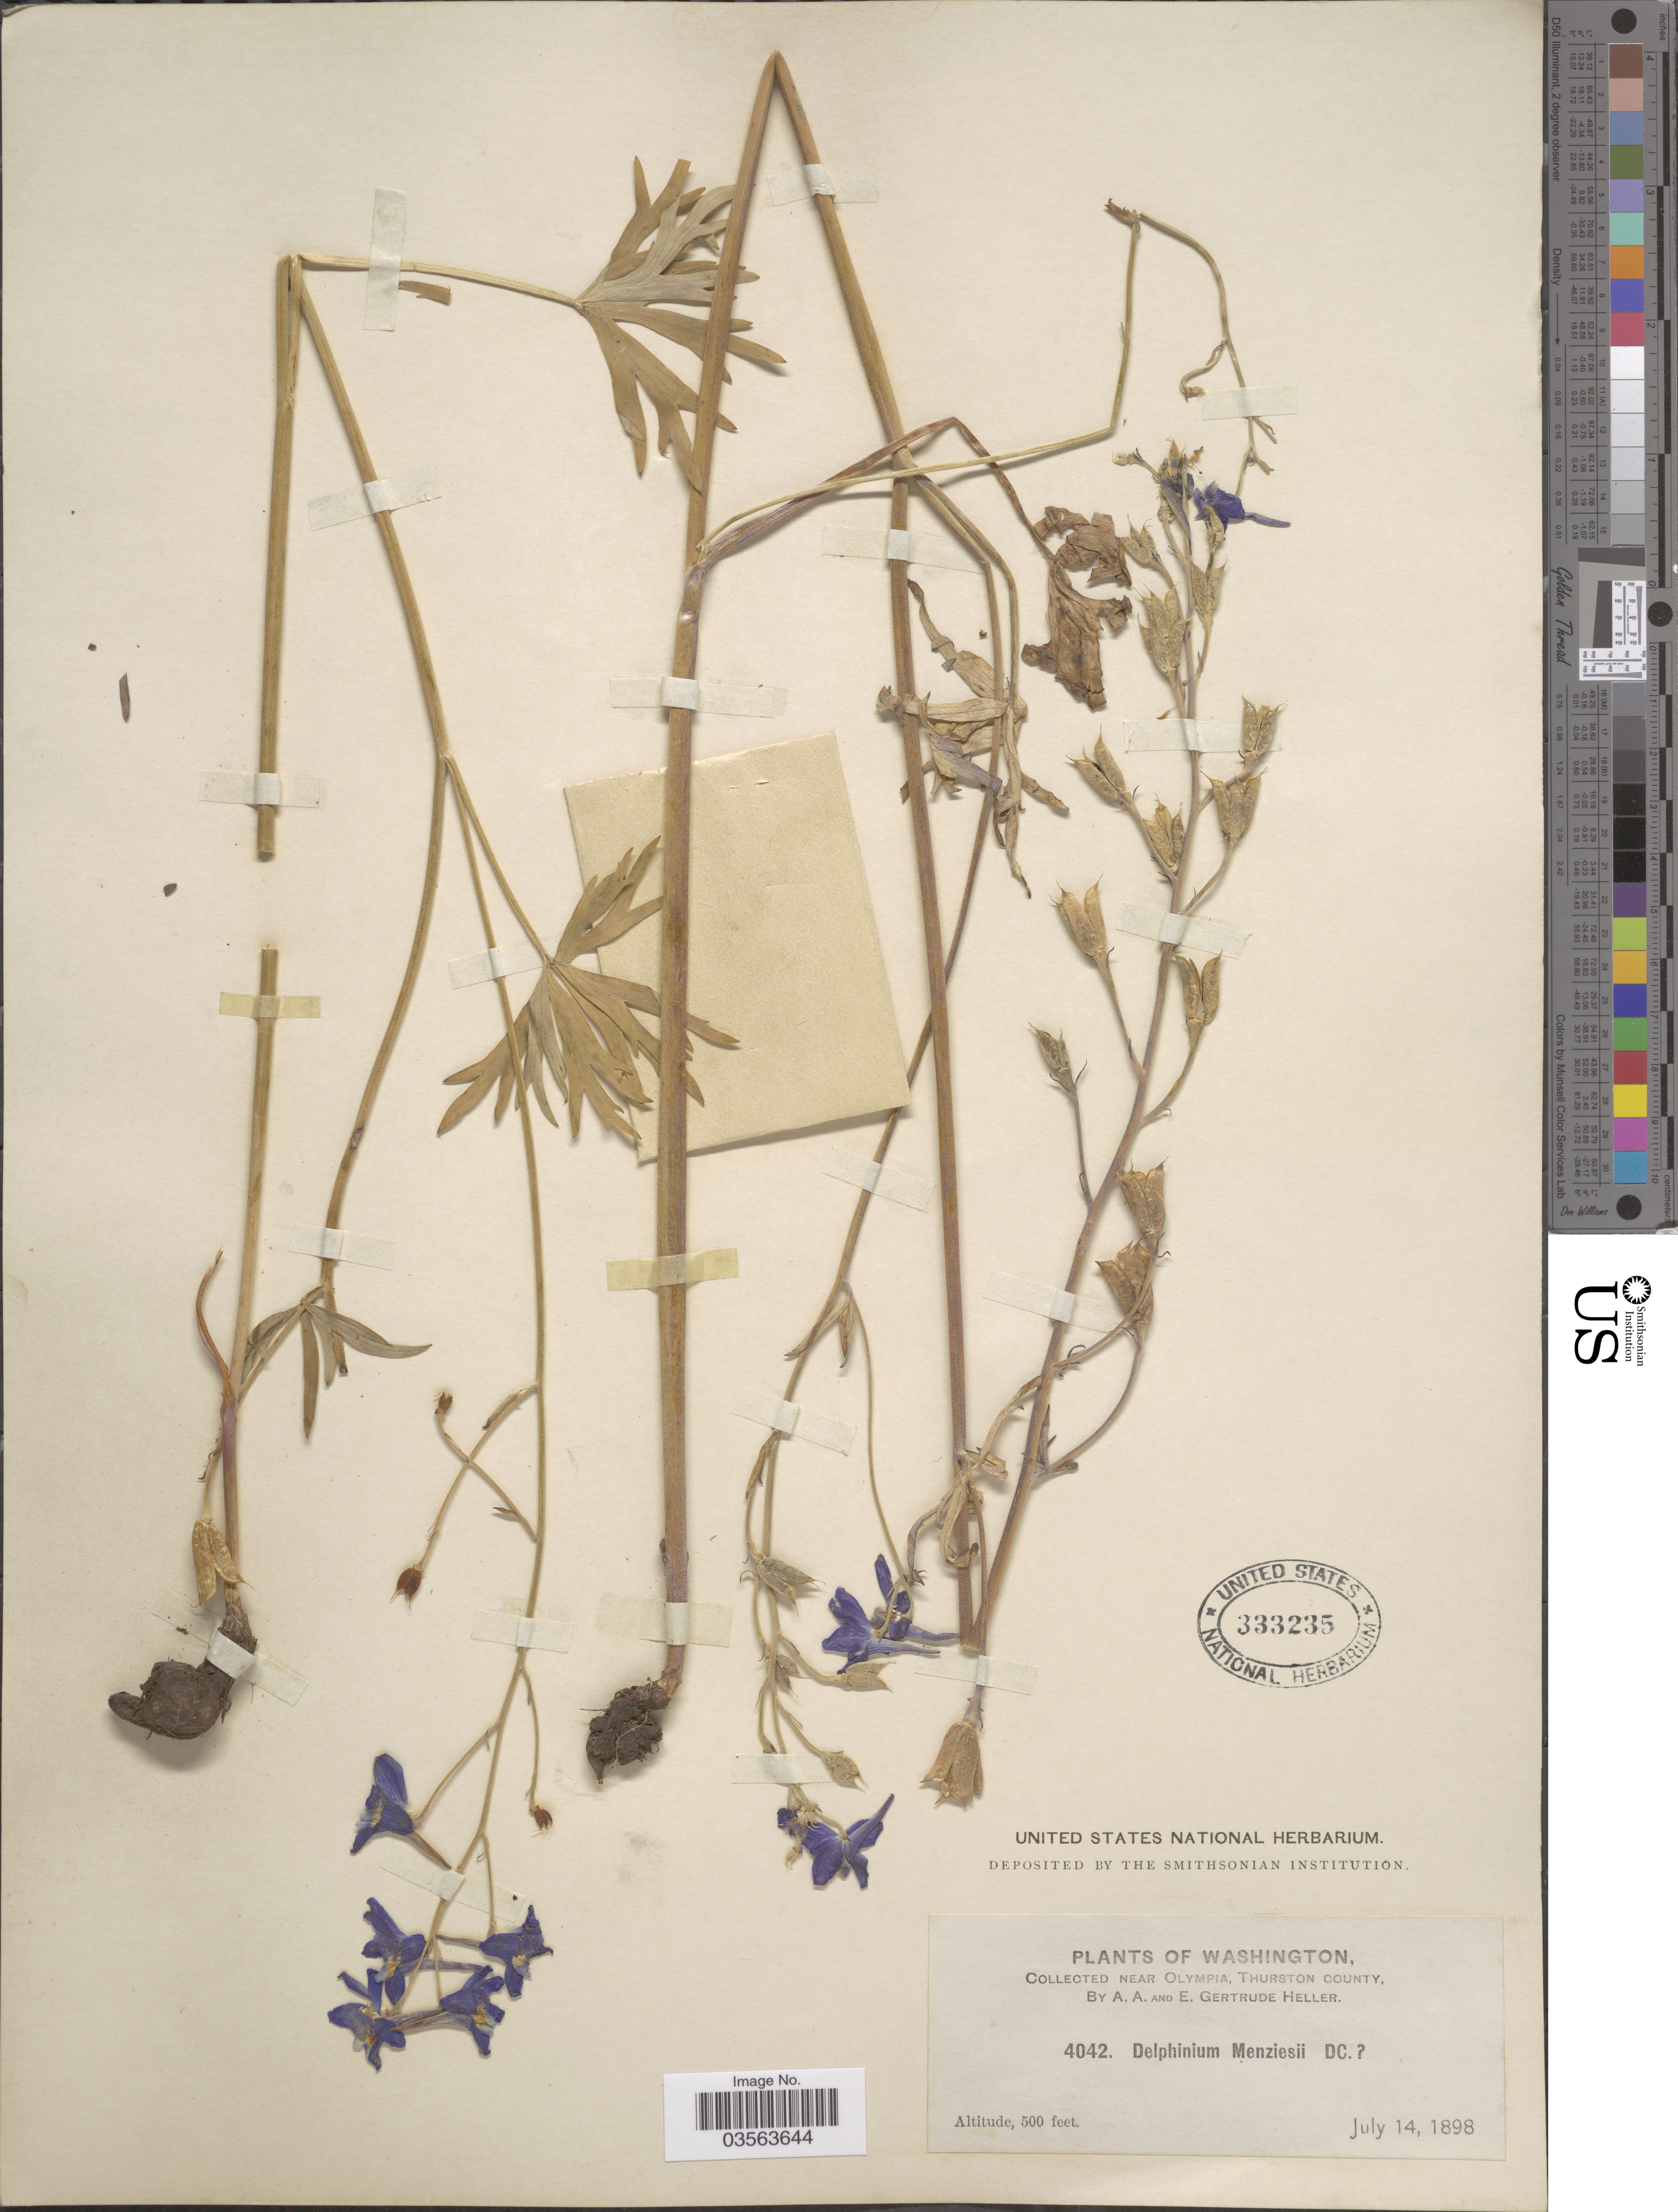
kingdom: Plantae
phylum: Tracheophyta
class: Magnoliopsida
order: Ranunculales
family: Ranunculaceae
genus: Delphinium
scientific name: Delphinium menziesii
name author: DC.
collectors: A. A. Heller & E. Gertrude Heller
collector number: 4042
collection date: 1898-07-14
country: United States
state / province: Washington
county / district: Thurston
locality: Near Olympia, Thurston County.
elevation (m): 152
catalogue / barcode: US 333235